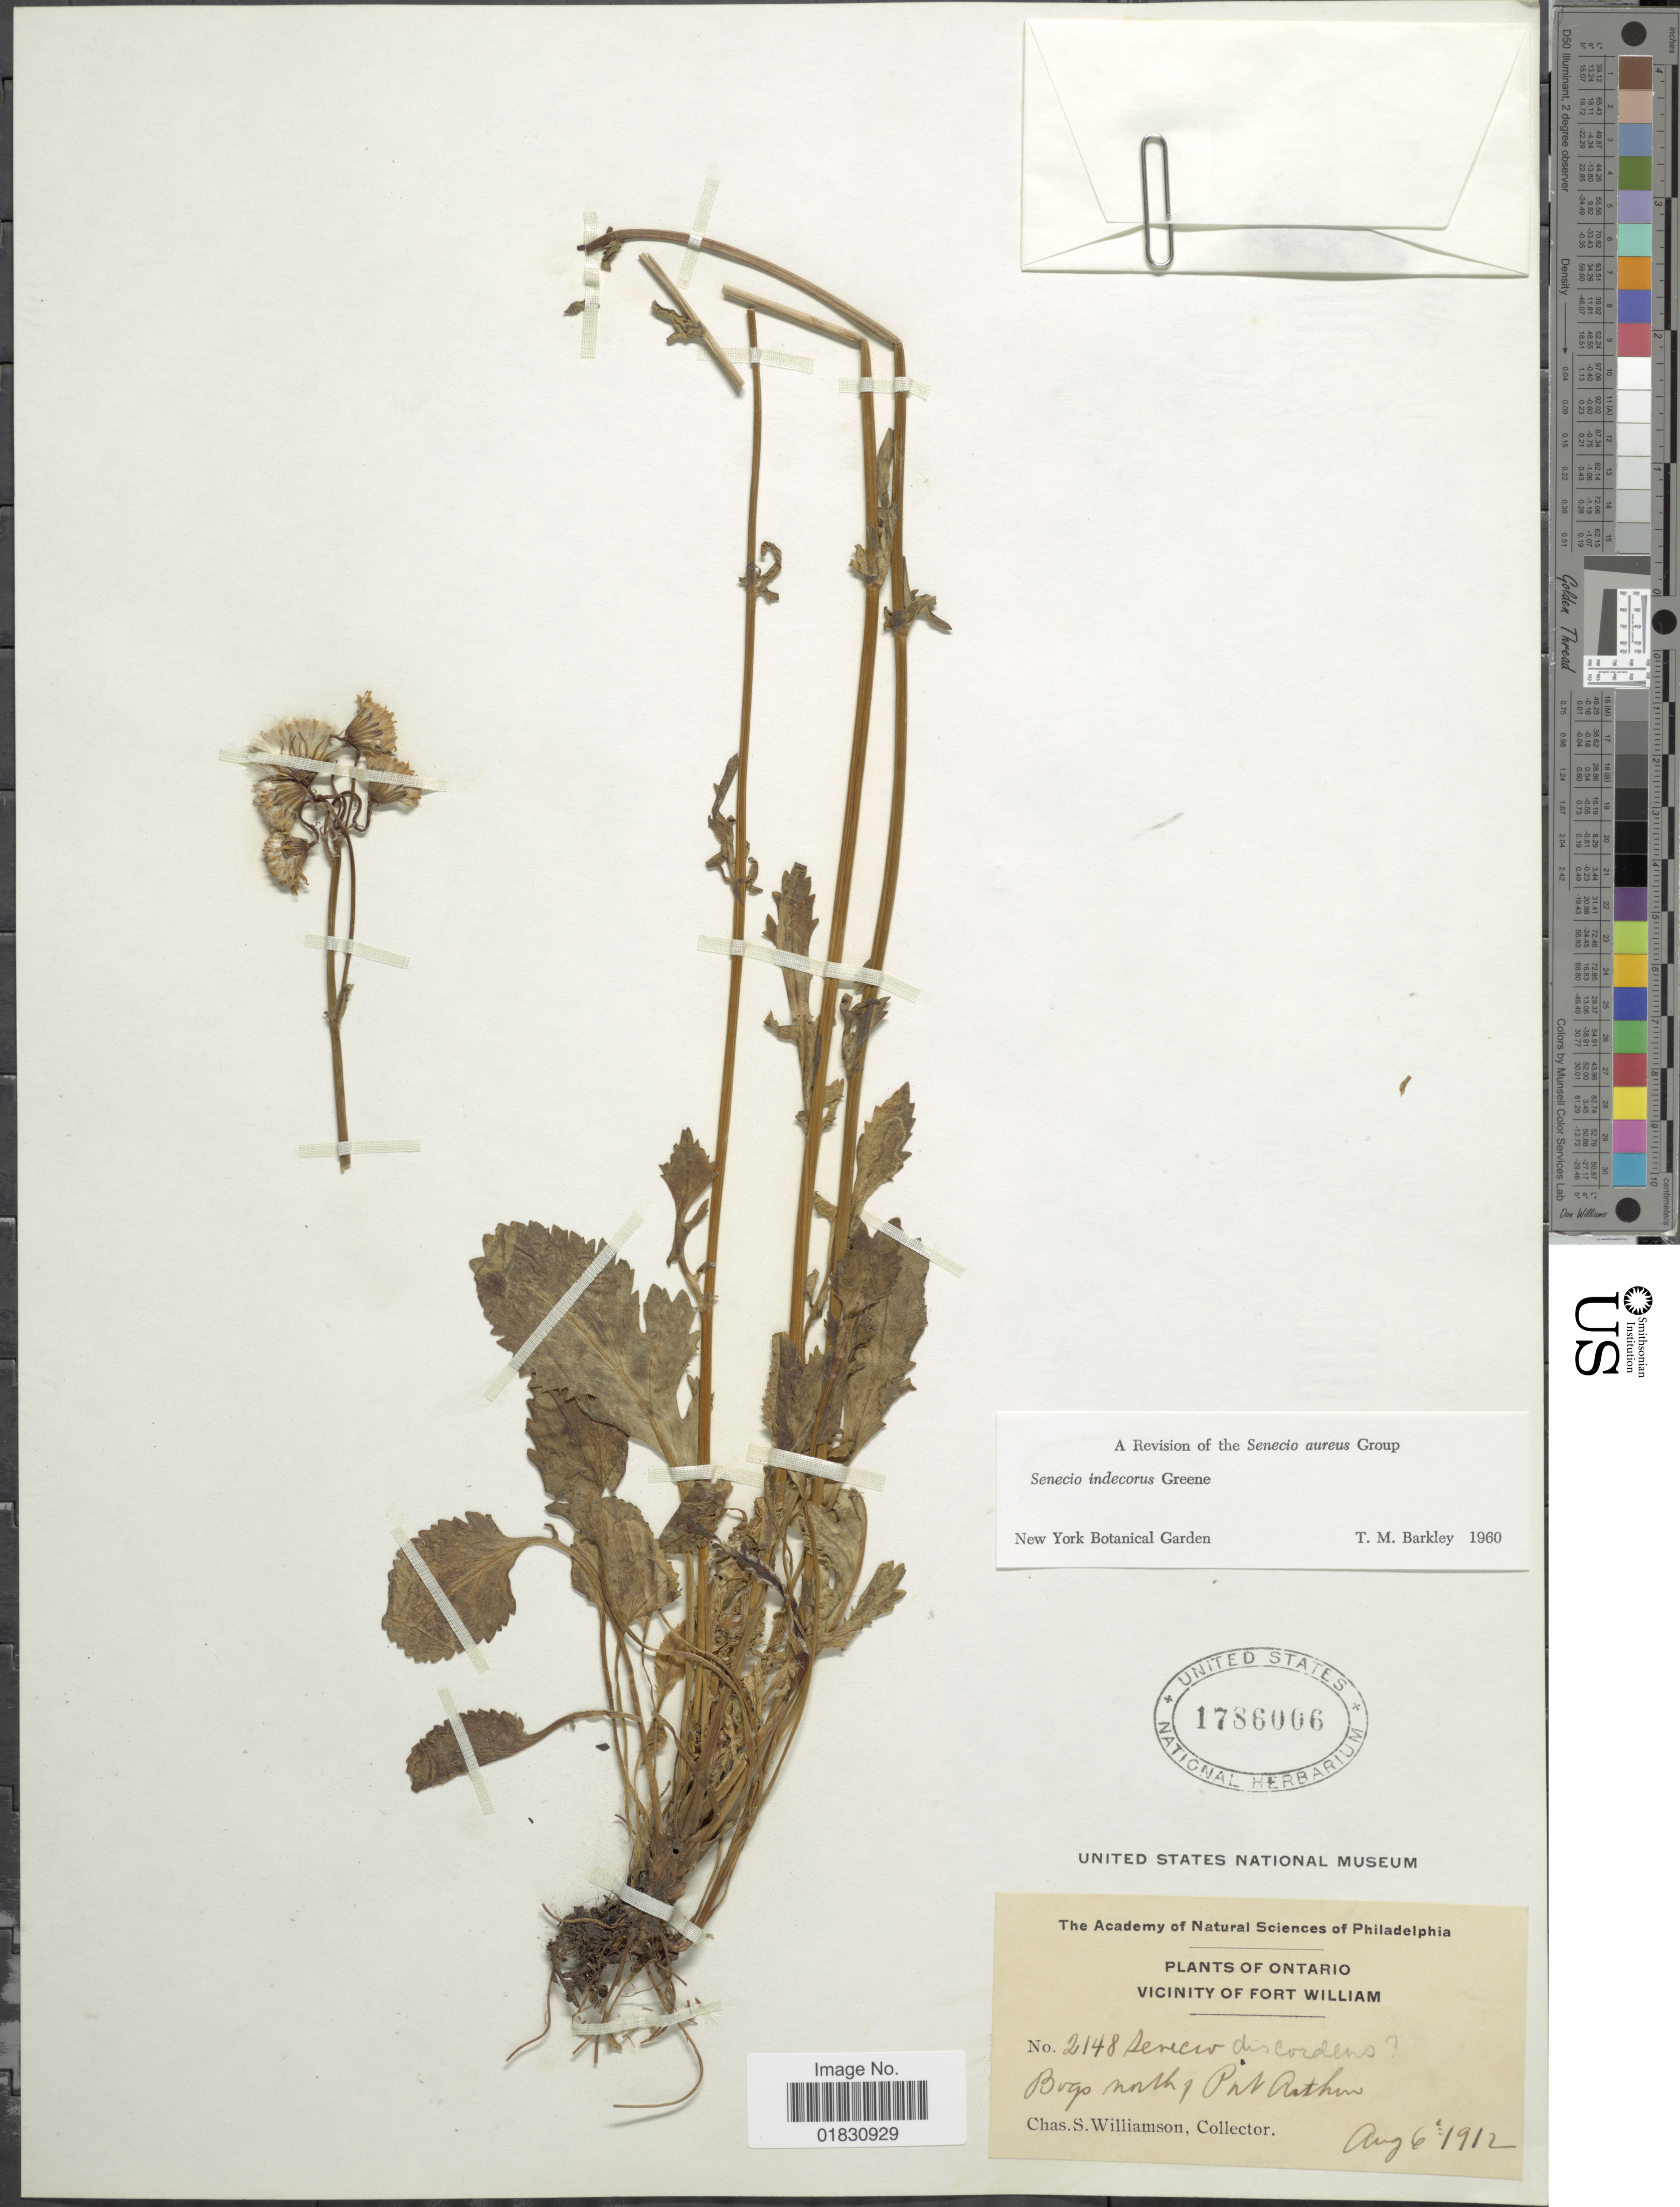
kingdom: Plantae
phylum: Tracheophyta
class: Magnoliopsida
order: Asterales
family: Asteraceae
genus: Packera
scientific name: Packera indecora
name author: (Greene) Á. Löve & D. Löve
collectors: C. Williamson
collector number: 2148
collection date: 1912-08-06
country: Canada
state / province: Ontario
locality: Vicinity of Fort William, Bogs north of Port Arthur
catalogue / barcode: US 1786006